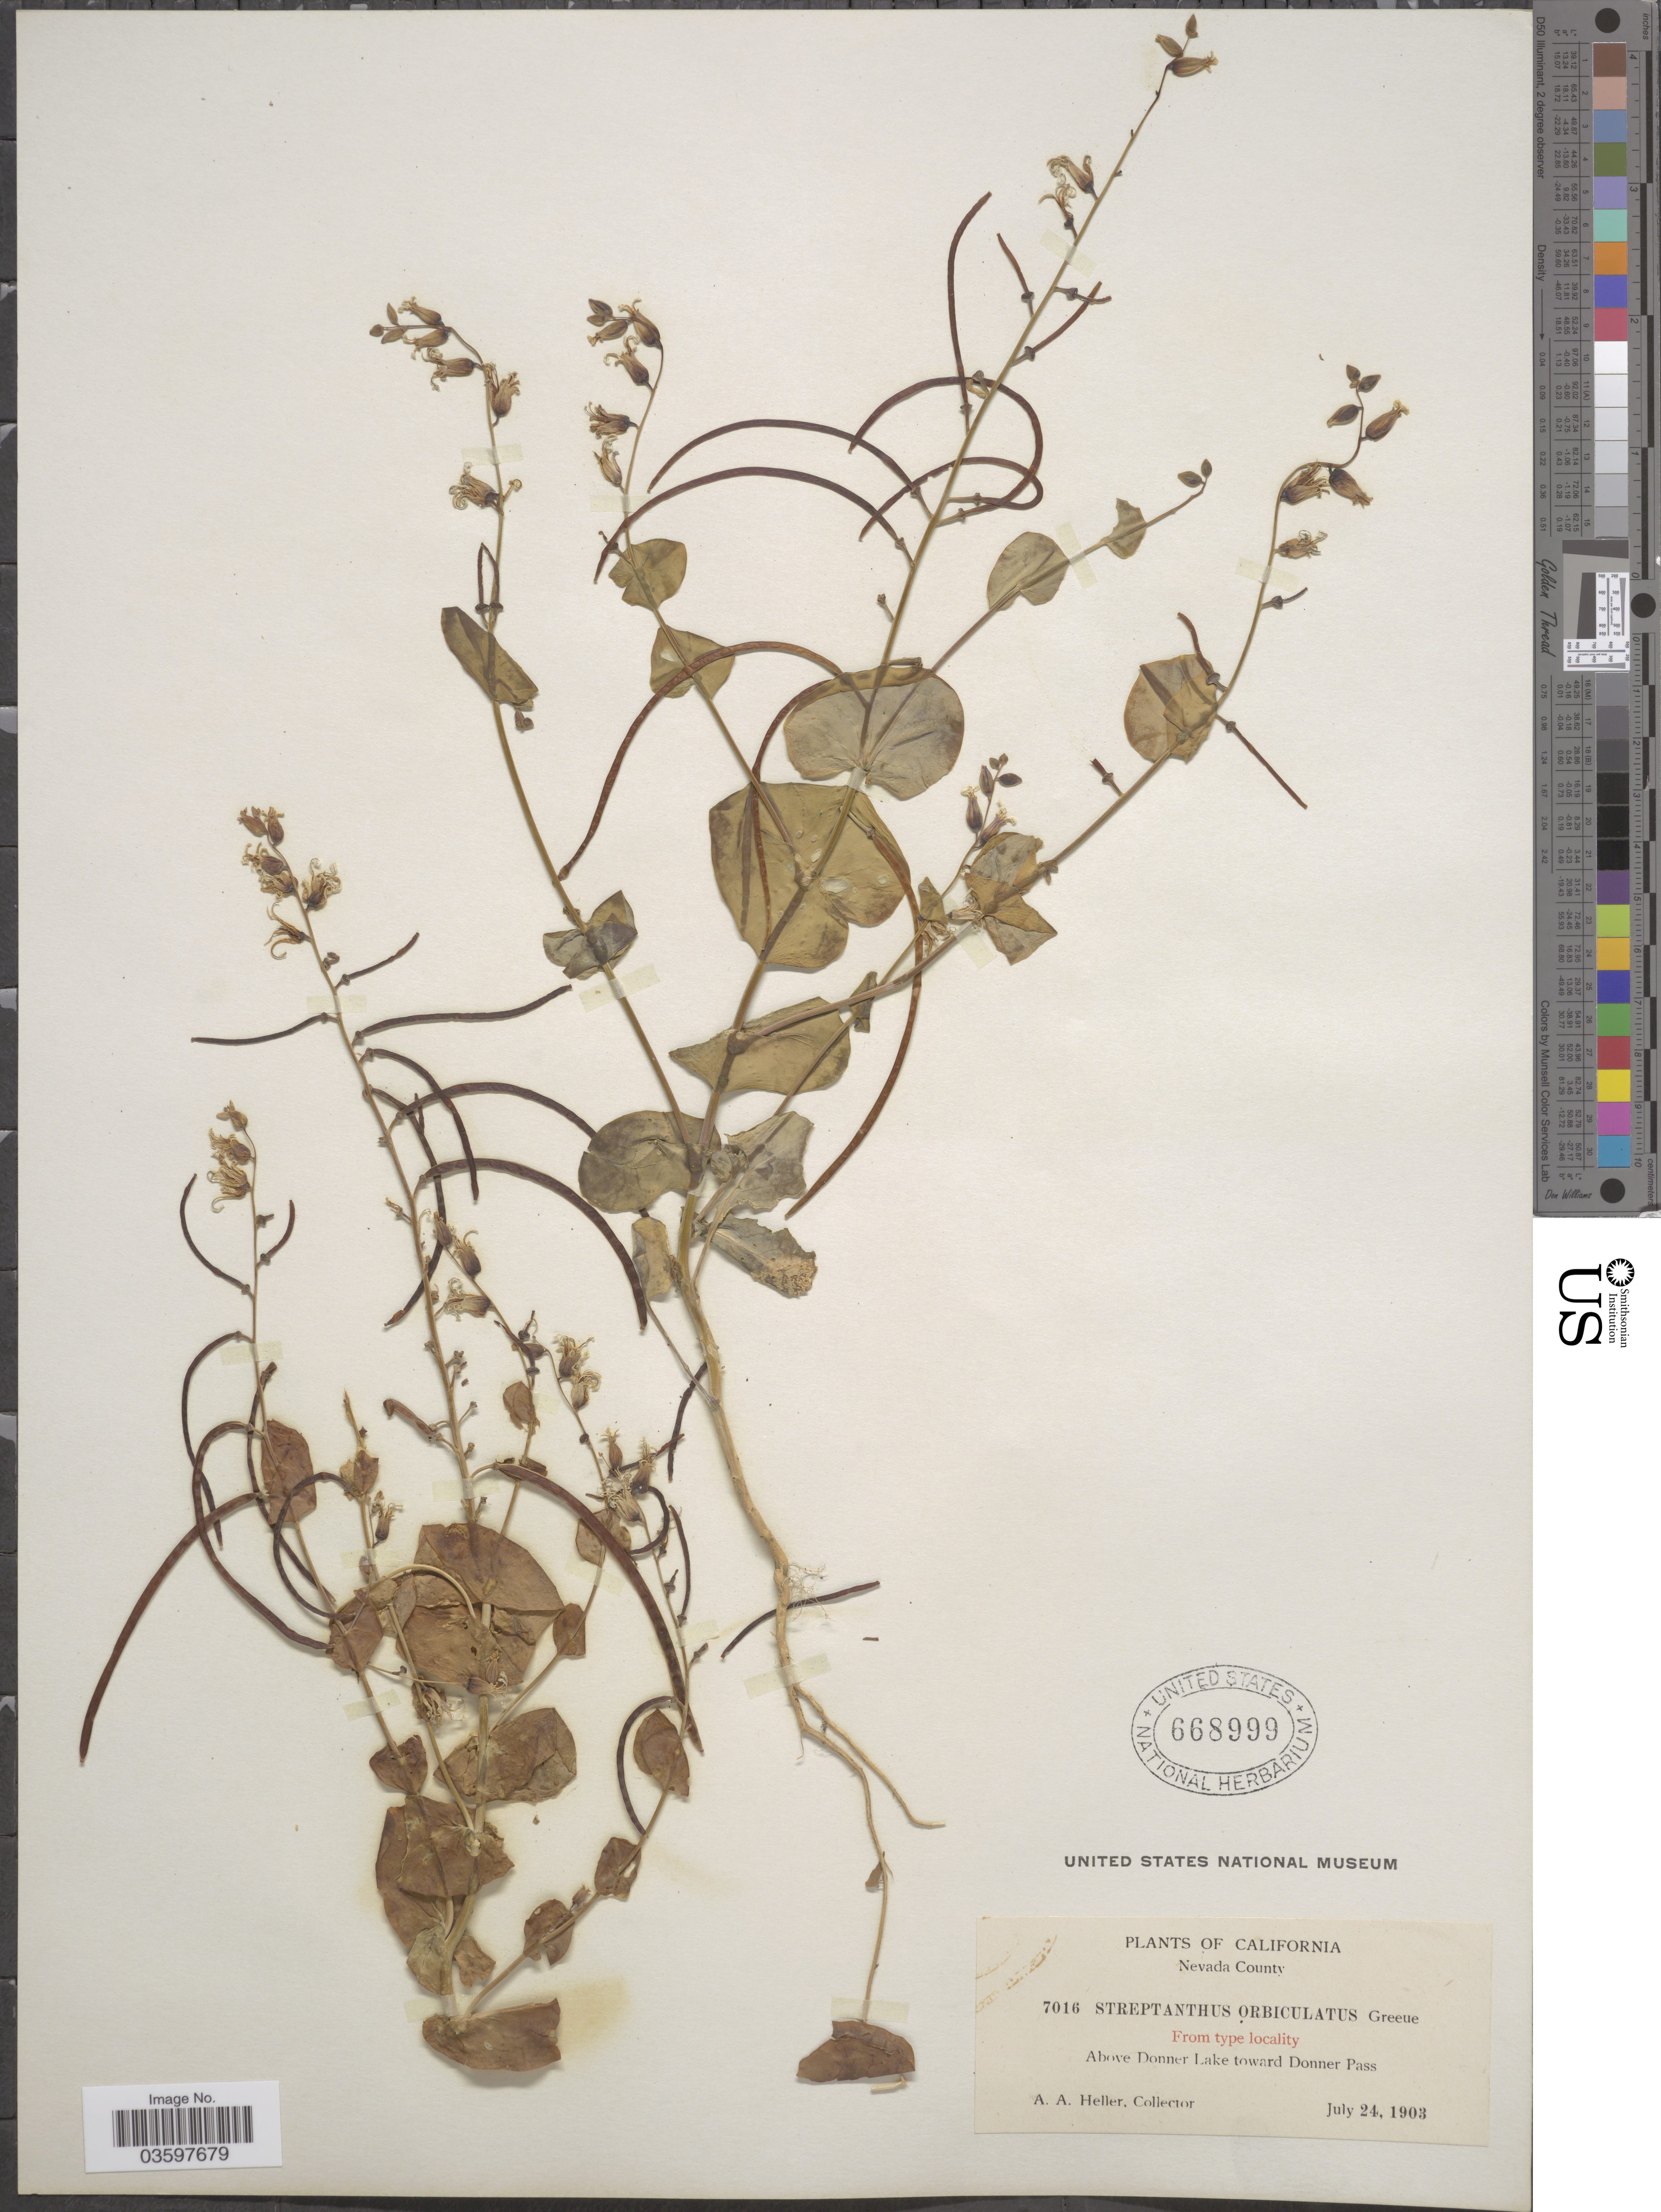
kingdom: Plantae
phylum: Tracheophyta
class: Magnoliopsida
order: Brassicales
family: Brassicaceae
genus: Streptanthus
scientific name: Streptanthus tortuosus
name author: Kellogg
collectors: A. A. Heller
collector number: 7016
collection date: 1903-07-24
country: United States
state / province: California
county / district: Nevada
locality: Nevada County. From type locality. Above Donner Lake toward Donner Pass.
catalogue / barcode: US 668999